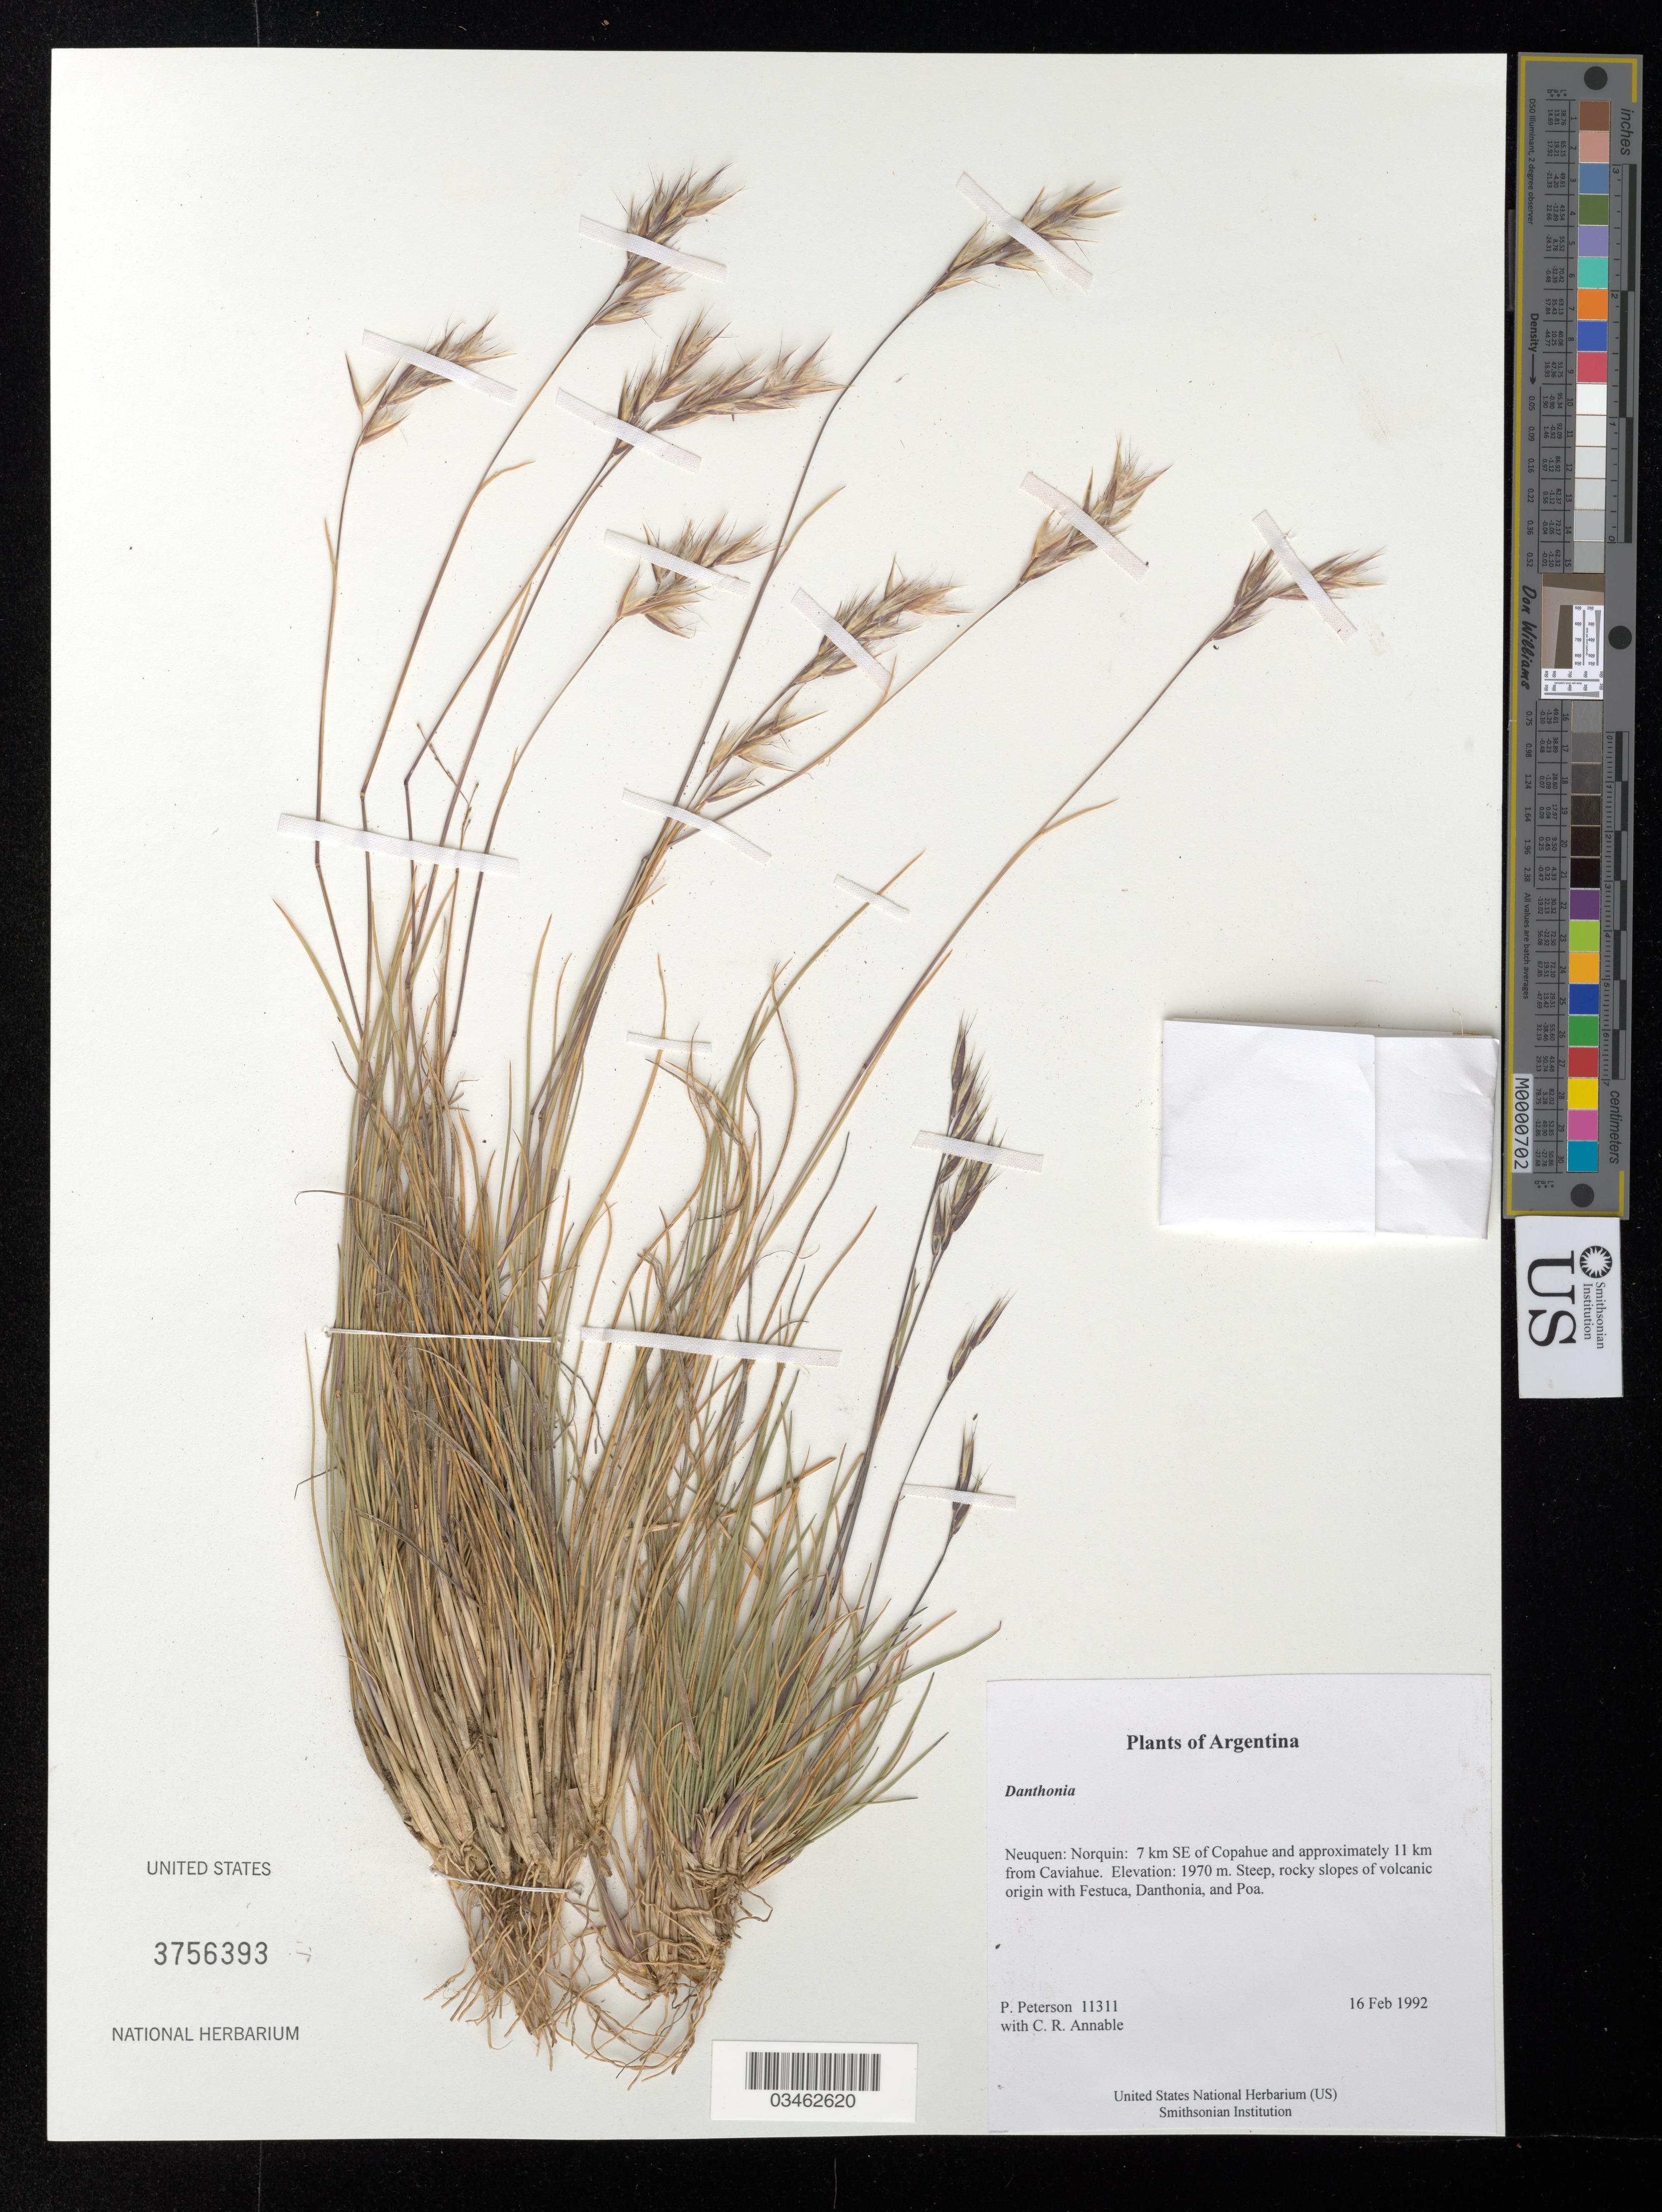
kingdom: Plantae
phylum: Tracheophyta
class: Liliopsida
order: Poales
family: Poaceae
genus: Danthonia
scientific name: Danthonia sp.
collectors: P. M. Peterson & C. R. Annable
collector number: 11311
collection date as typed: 16 Feb 1992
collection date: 1992-02-16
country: Argentina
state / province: Neuquen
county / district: Norquin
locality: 7 km SE of Copahue and approximately 11 km from Caviahue.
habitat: Steep, rocky slopes of volcanic origin with Festuca, Danthonia, and Poa.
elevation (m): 1970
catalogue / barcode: US 3756393